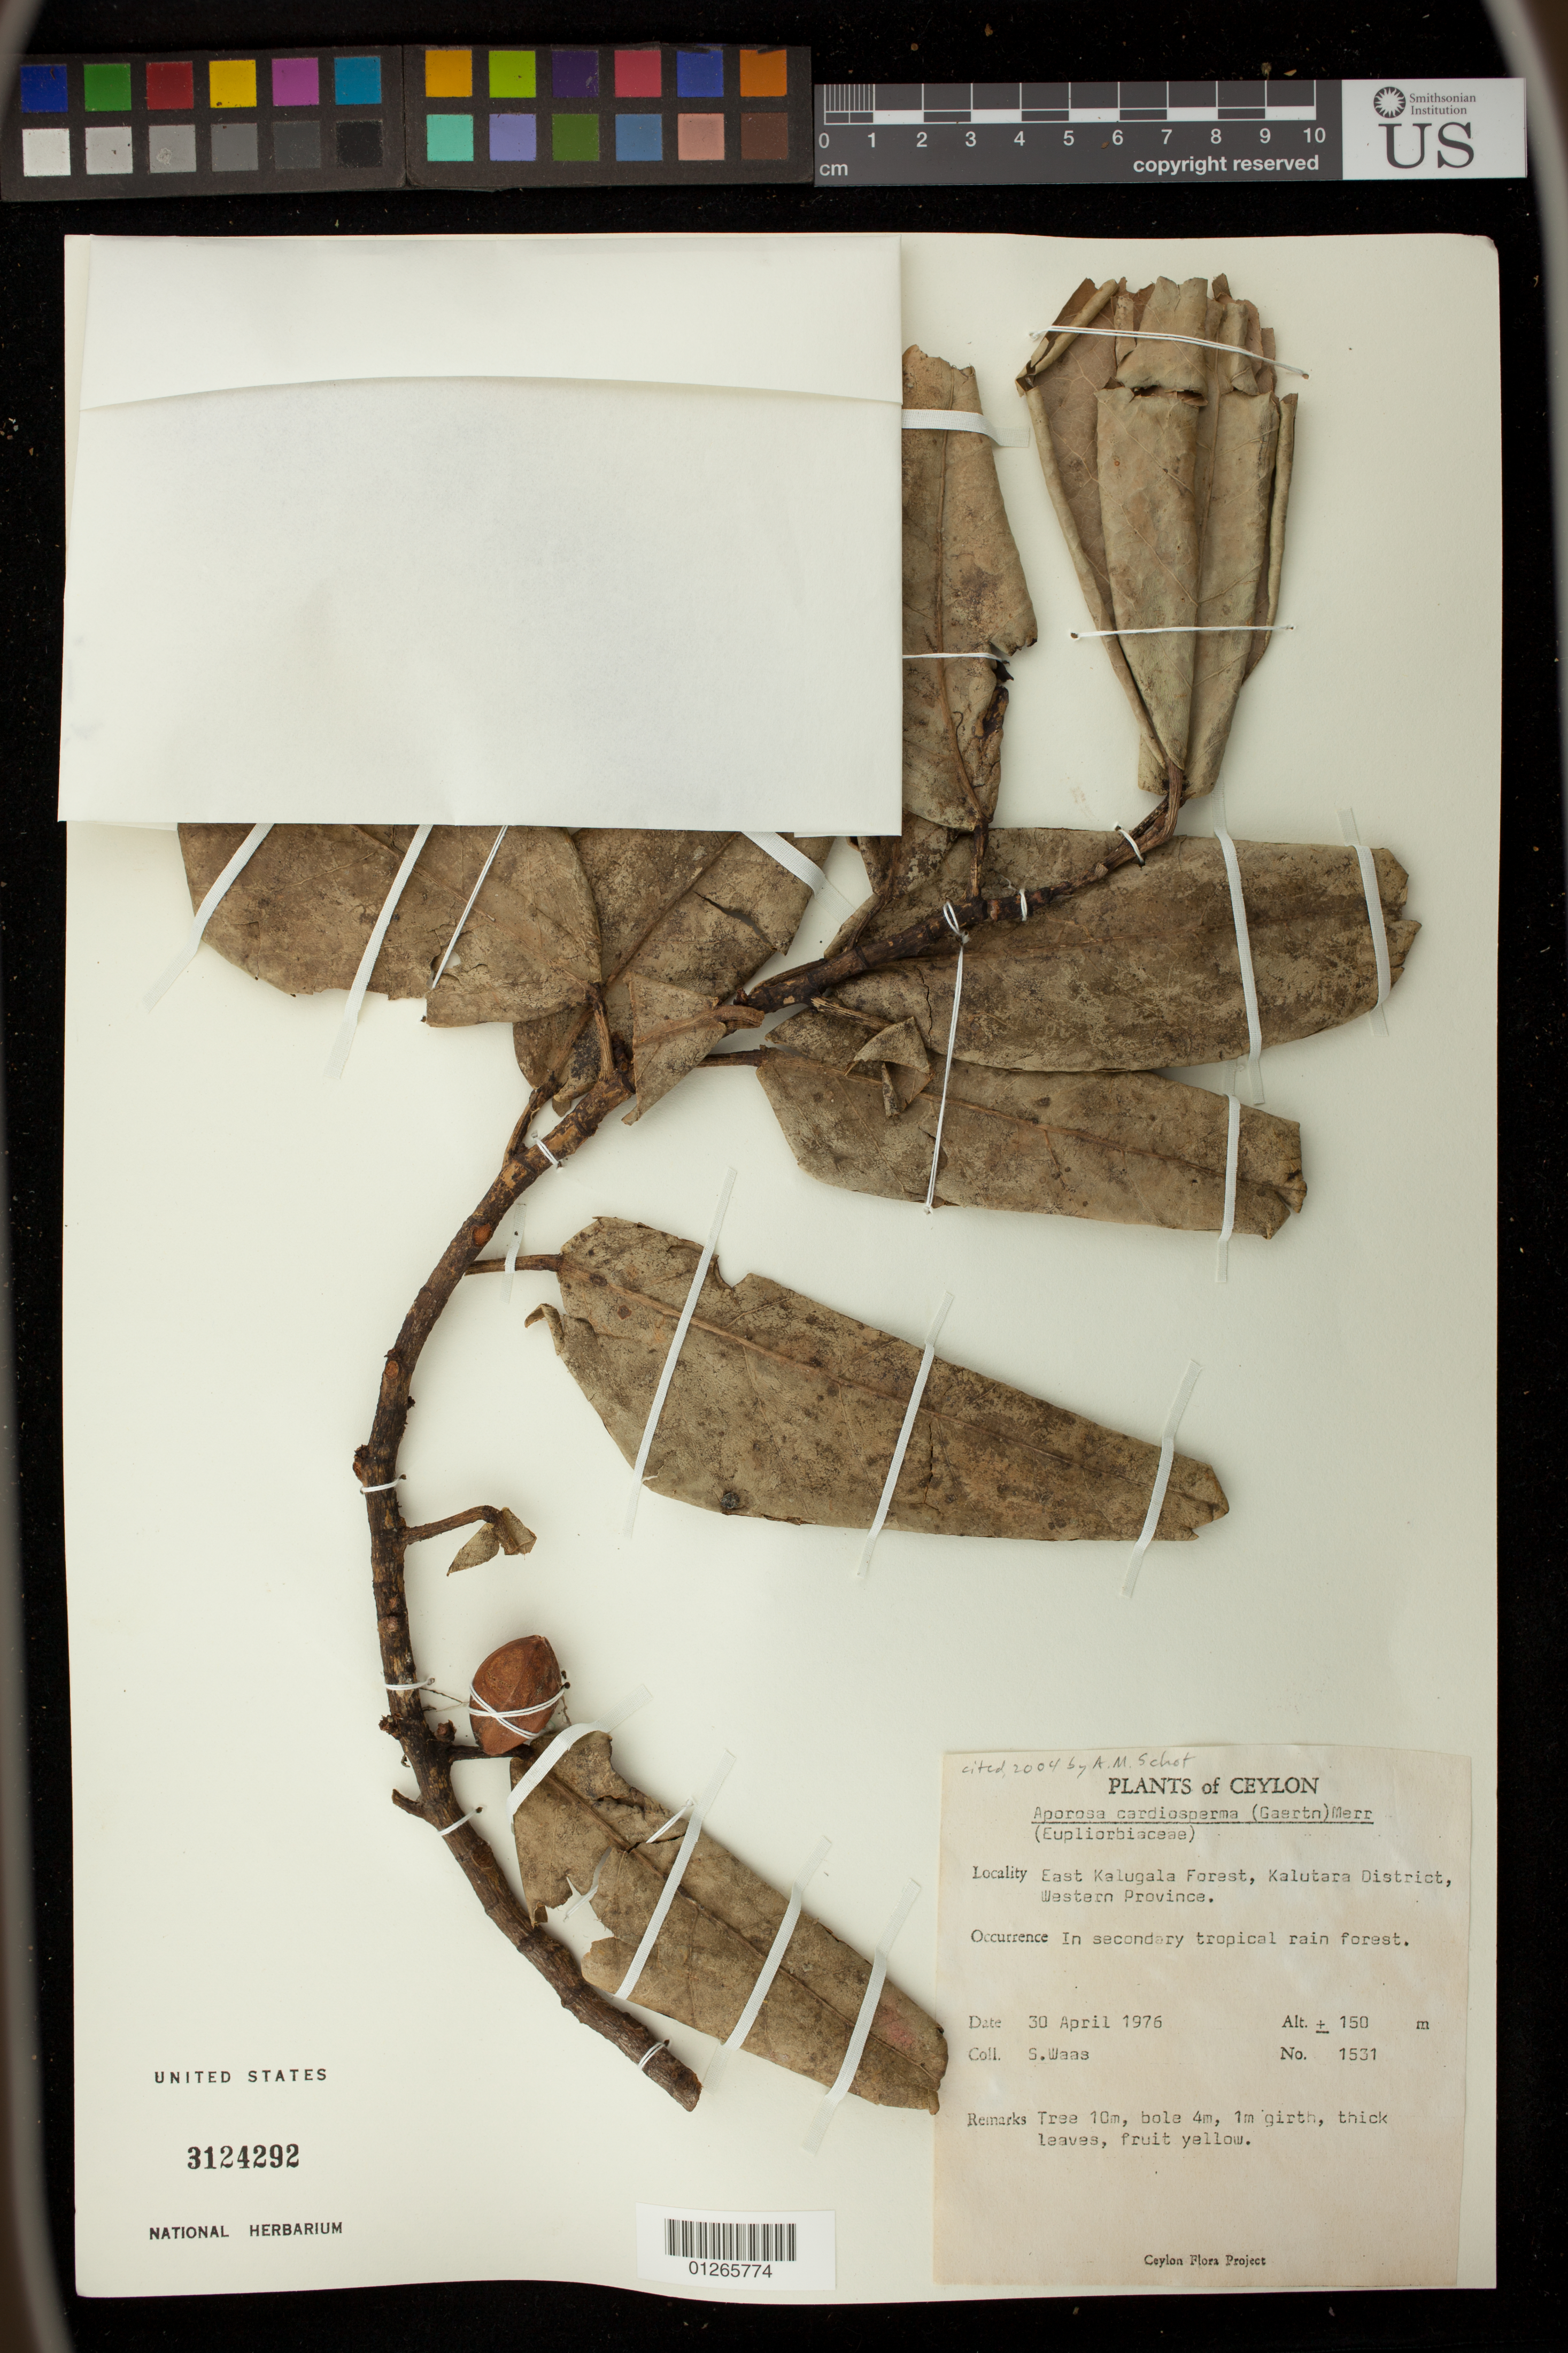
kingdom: Plantae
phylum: Tracheophyta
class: Magnoliopsida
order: Malpighiales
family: Phyllanthaceae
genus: Aporosa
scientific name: Aporosa cardiosperma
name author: (Gaertn.) Merr.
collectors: S. Waas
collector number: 1531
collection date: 1976-04-30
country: Sri Lanka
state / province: Western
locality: East Kalugala Forest, Kalutara District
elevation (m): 150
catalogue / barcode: US 3124292